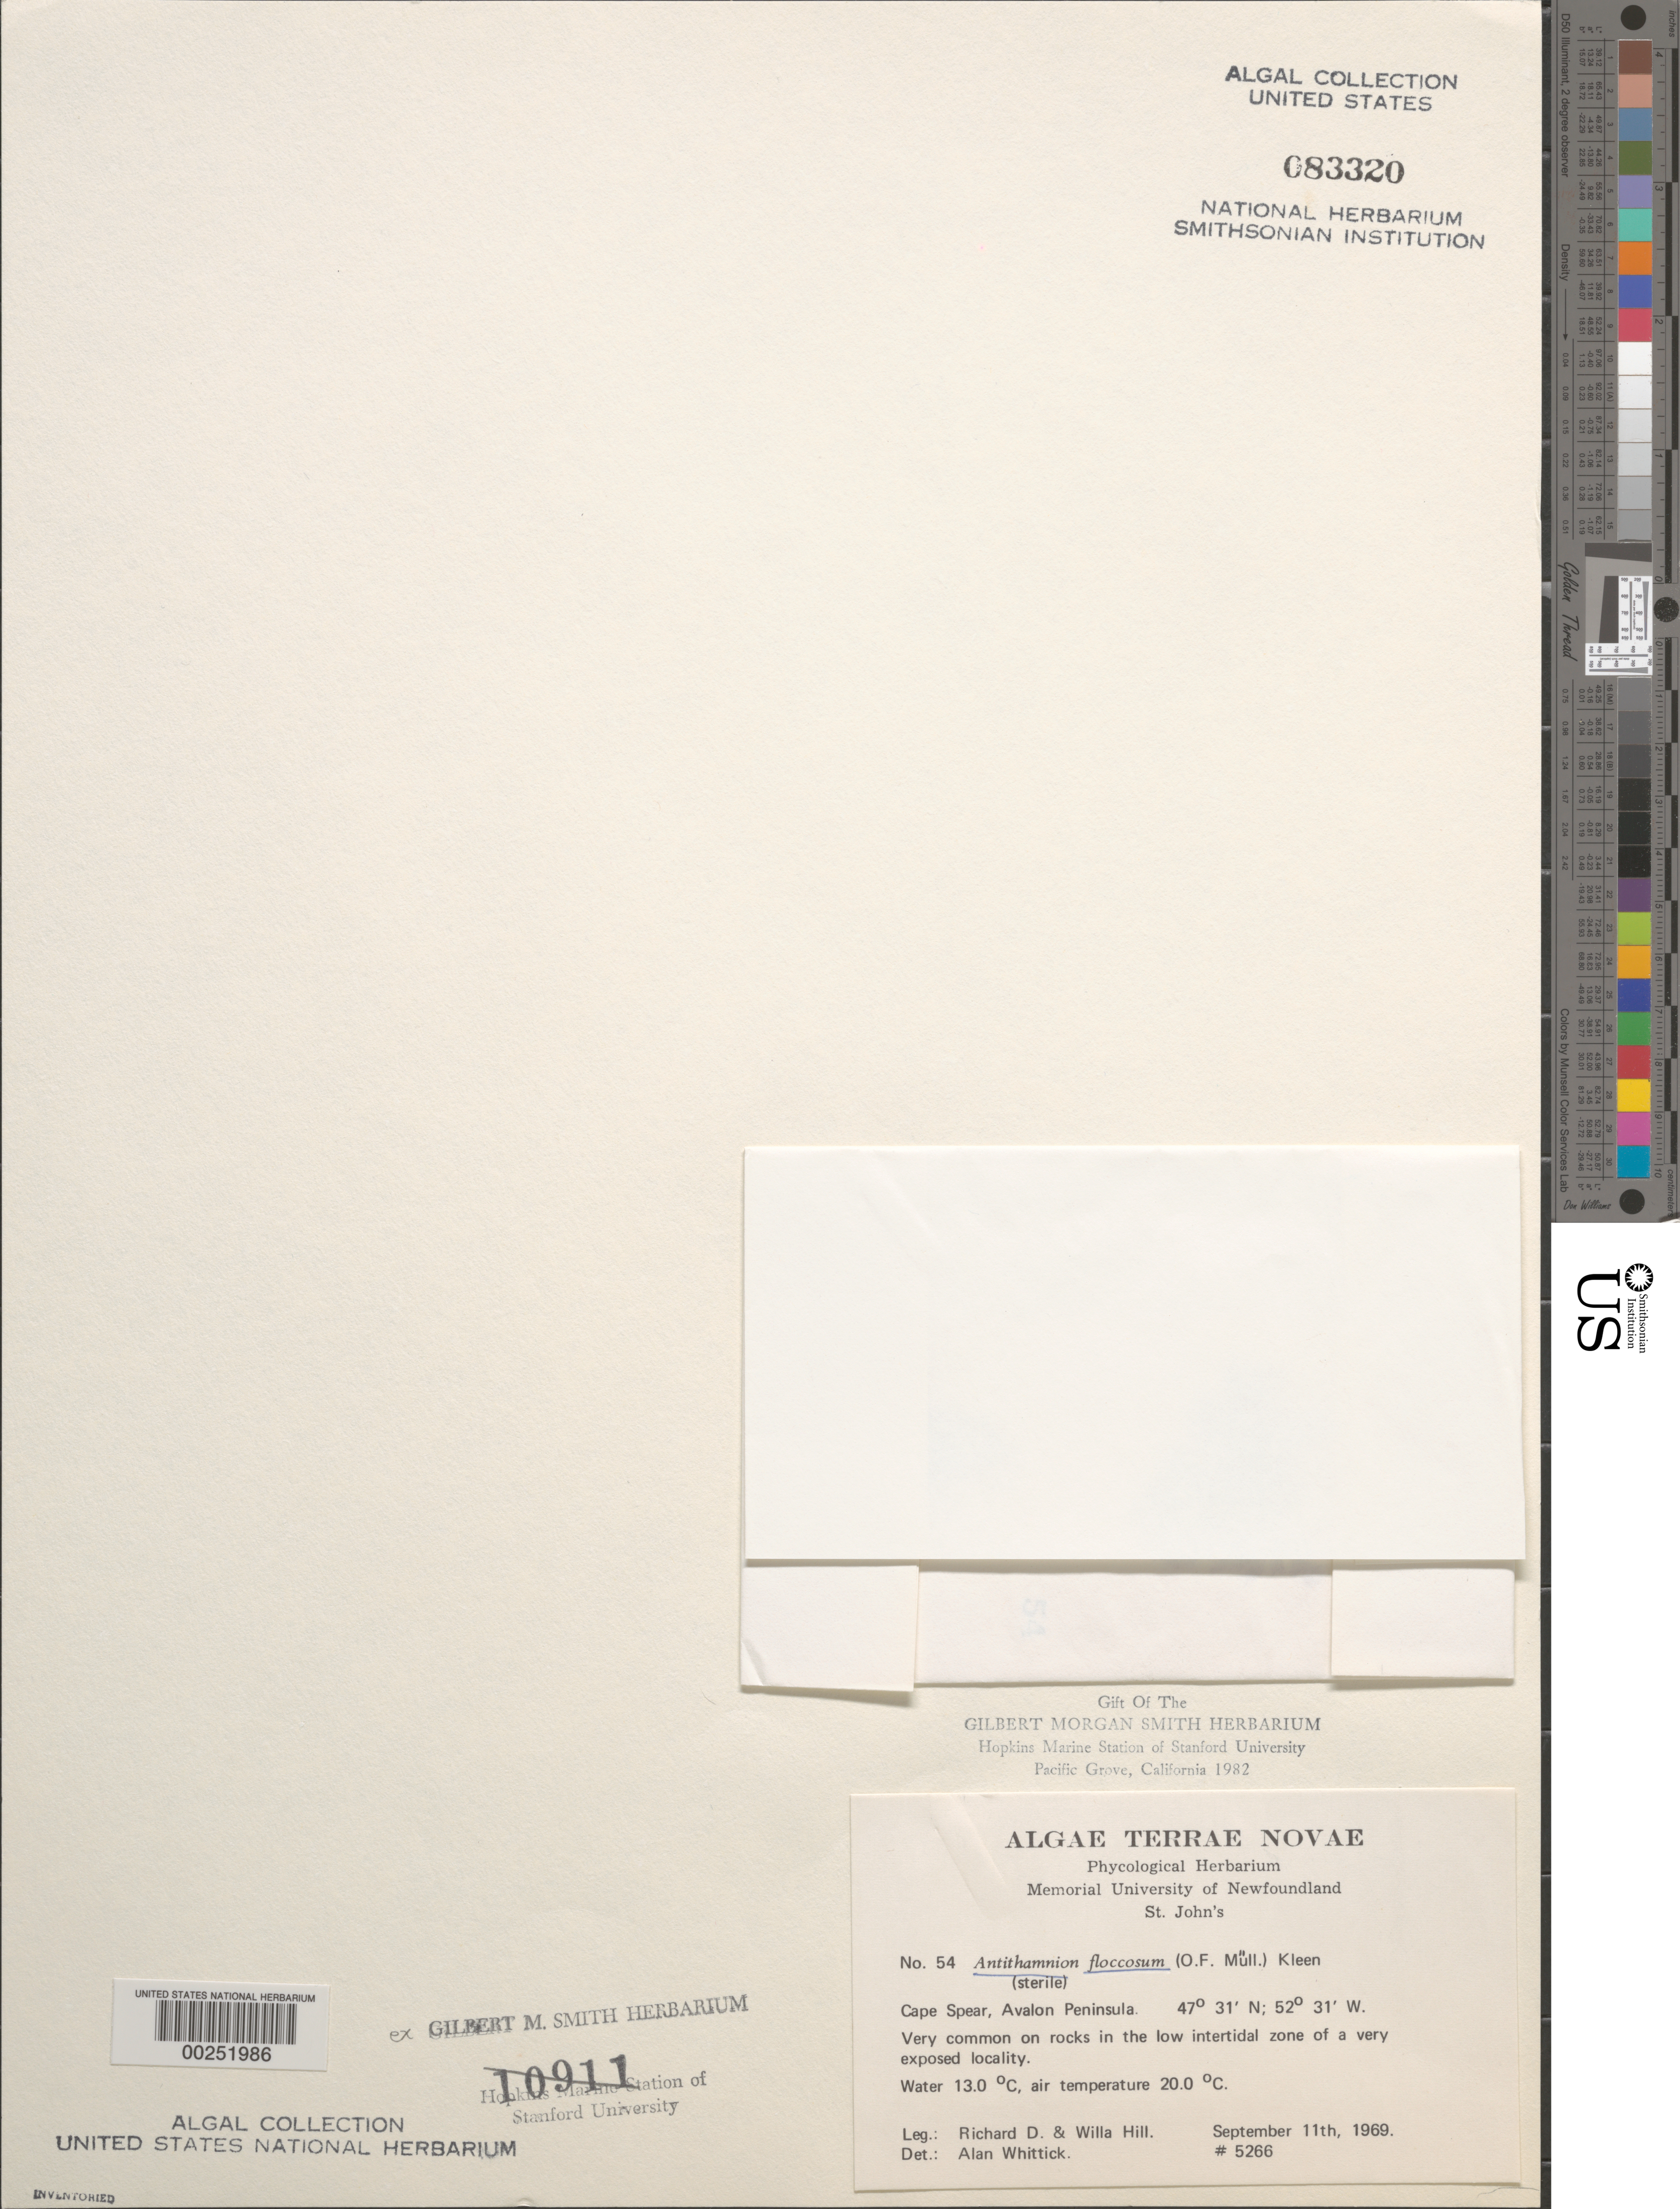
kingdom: Plantae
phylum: Rhodophyta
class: Florideophyceae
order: Ceramiales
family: Ceramiaceae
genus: Antithamnionella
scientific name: Antithamnionella floccosa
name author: (O.F. Muell.) Whittick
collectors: R. D. Hill & W. Hill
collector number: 5266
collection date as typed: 11 Sep 1969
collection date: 1969-09-11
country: Canada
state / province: Newfoundland and Labrador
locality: Cape Spear, Avalon Peninsula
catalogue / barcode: US 83320